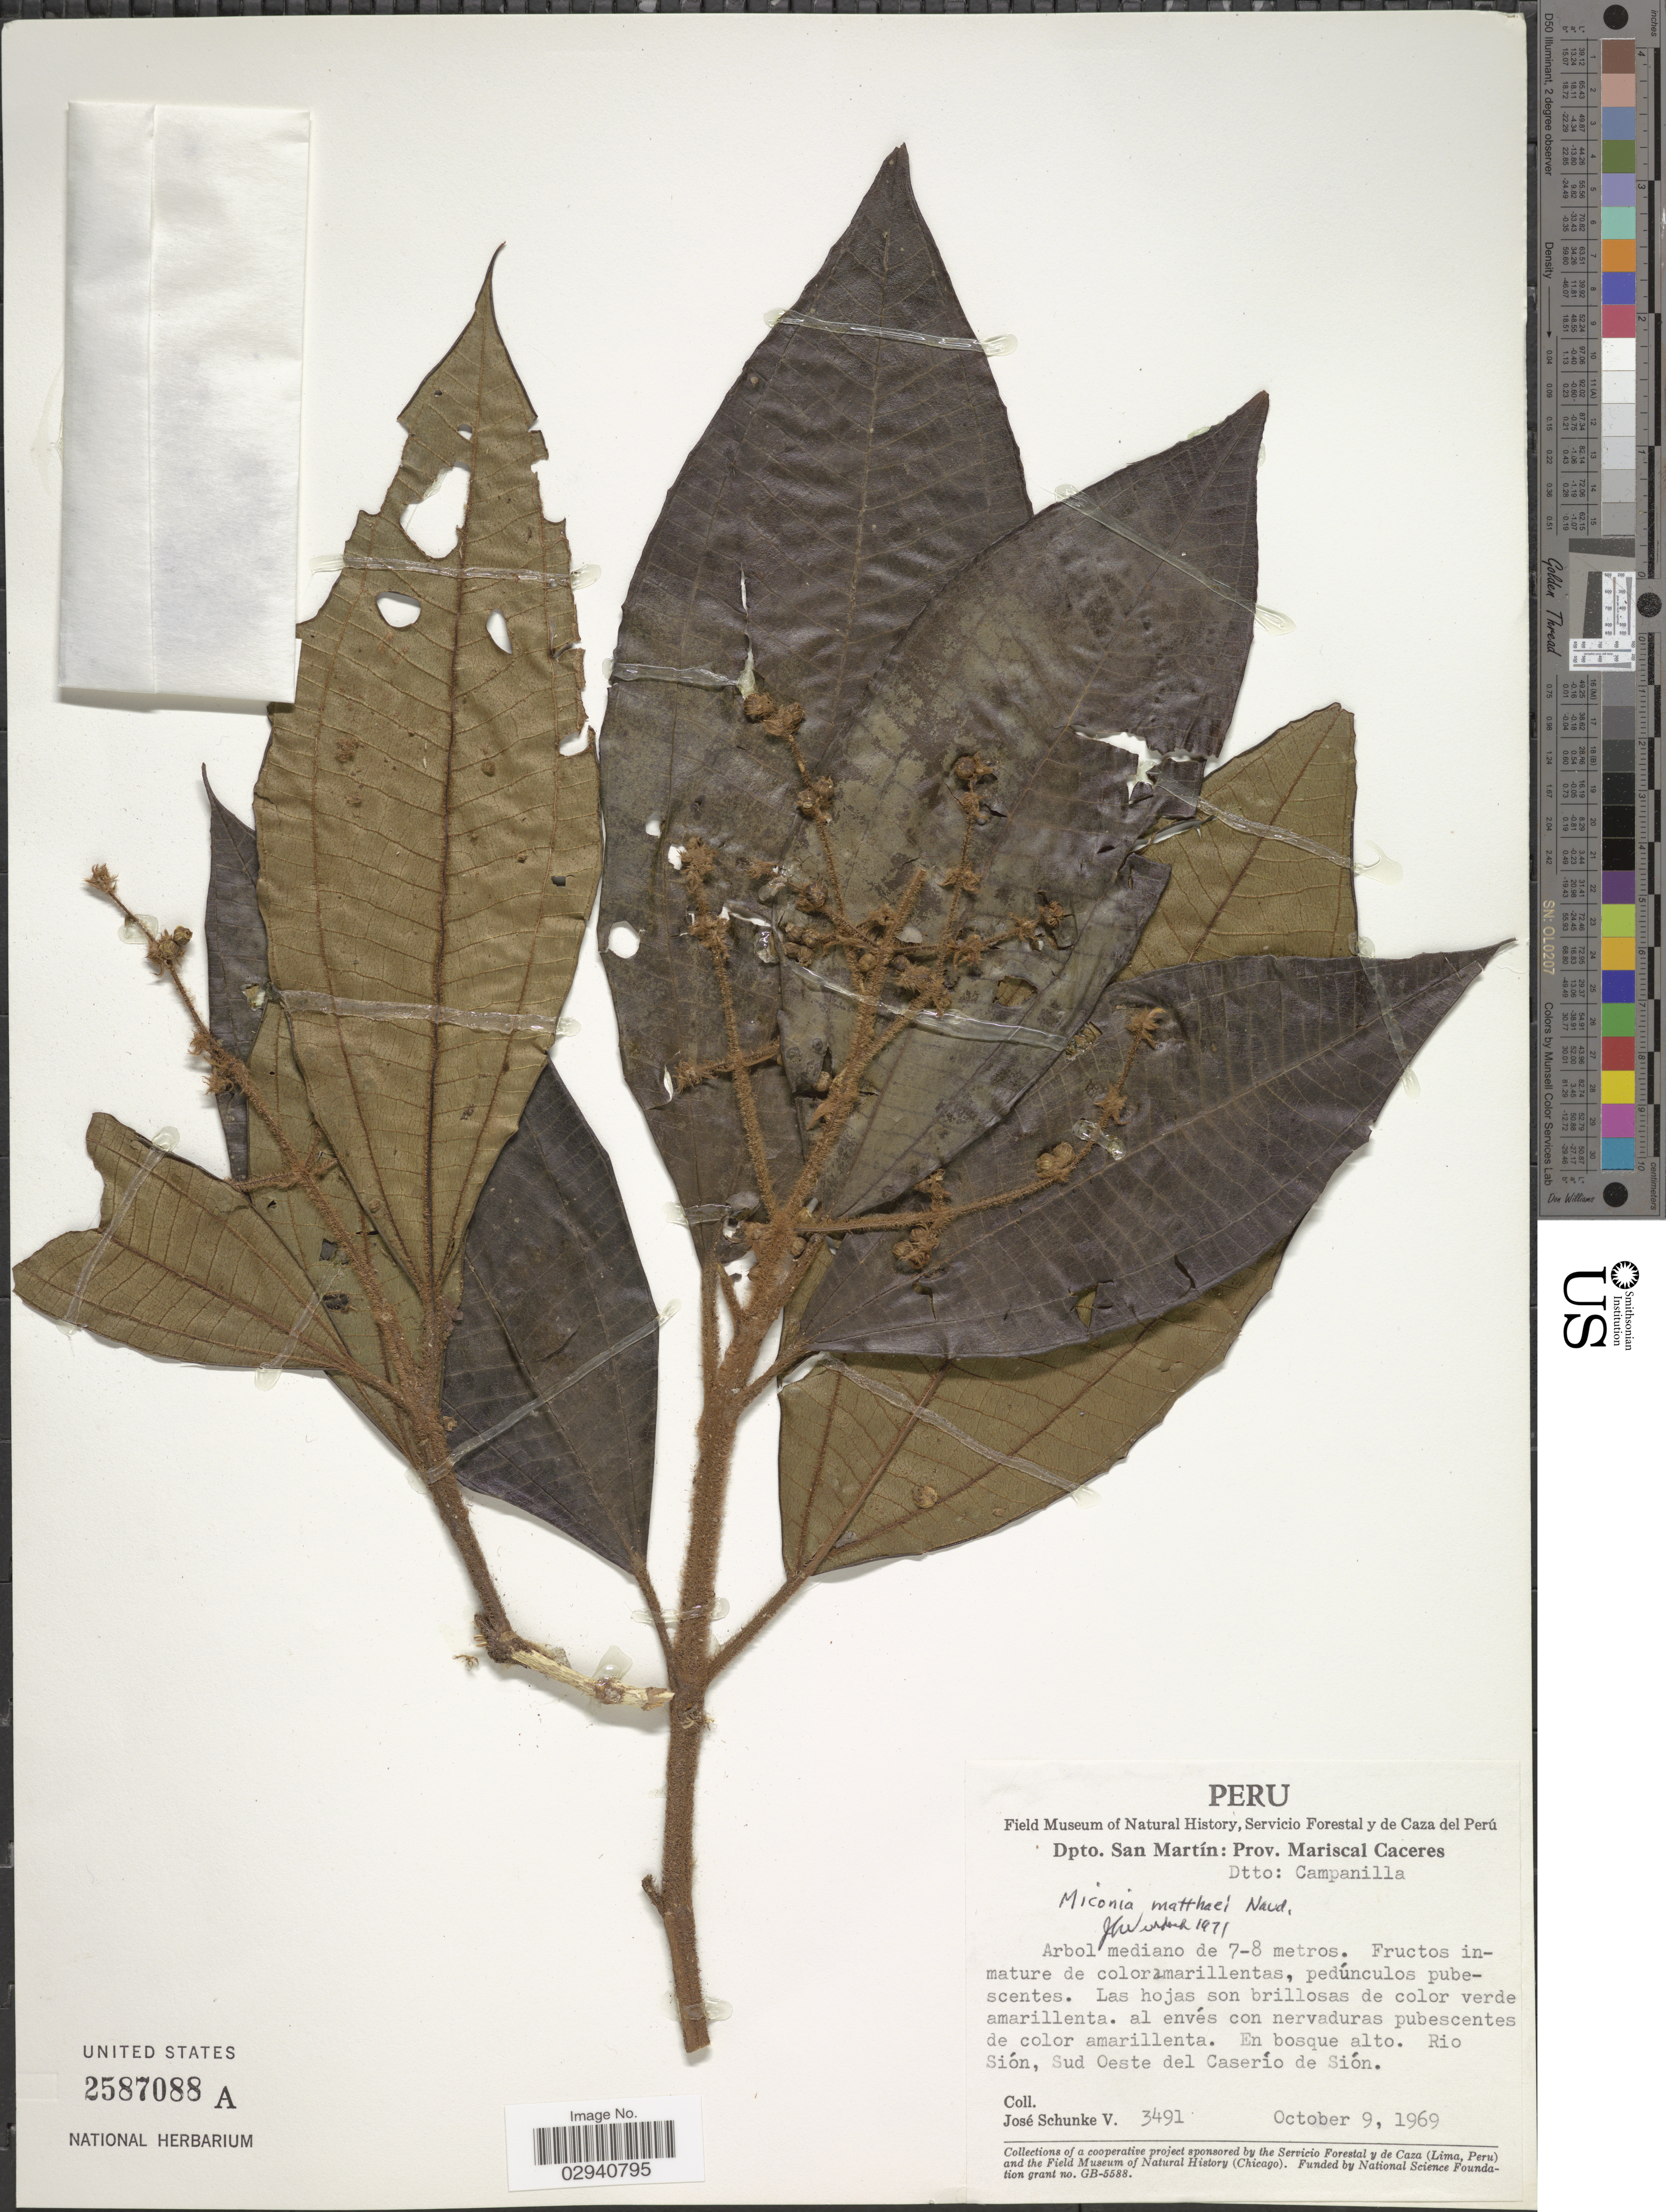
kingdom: Plantae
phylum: Tracheophyta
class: Magnoliopsida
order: Myrtales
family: Melastomataceae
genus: Miconia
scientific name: Miconia matthaei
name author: Naudin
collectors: J. Schunke Vigo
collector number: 3491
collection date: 1969-10-09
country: Peru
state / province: San Martín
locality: Dpto. San Martín: Prov. Mariscal Caceres. Dtto: Campanilla. Rio Sión, Sud Oeste del Caserío de Sión.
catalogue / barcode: US 2587088A